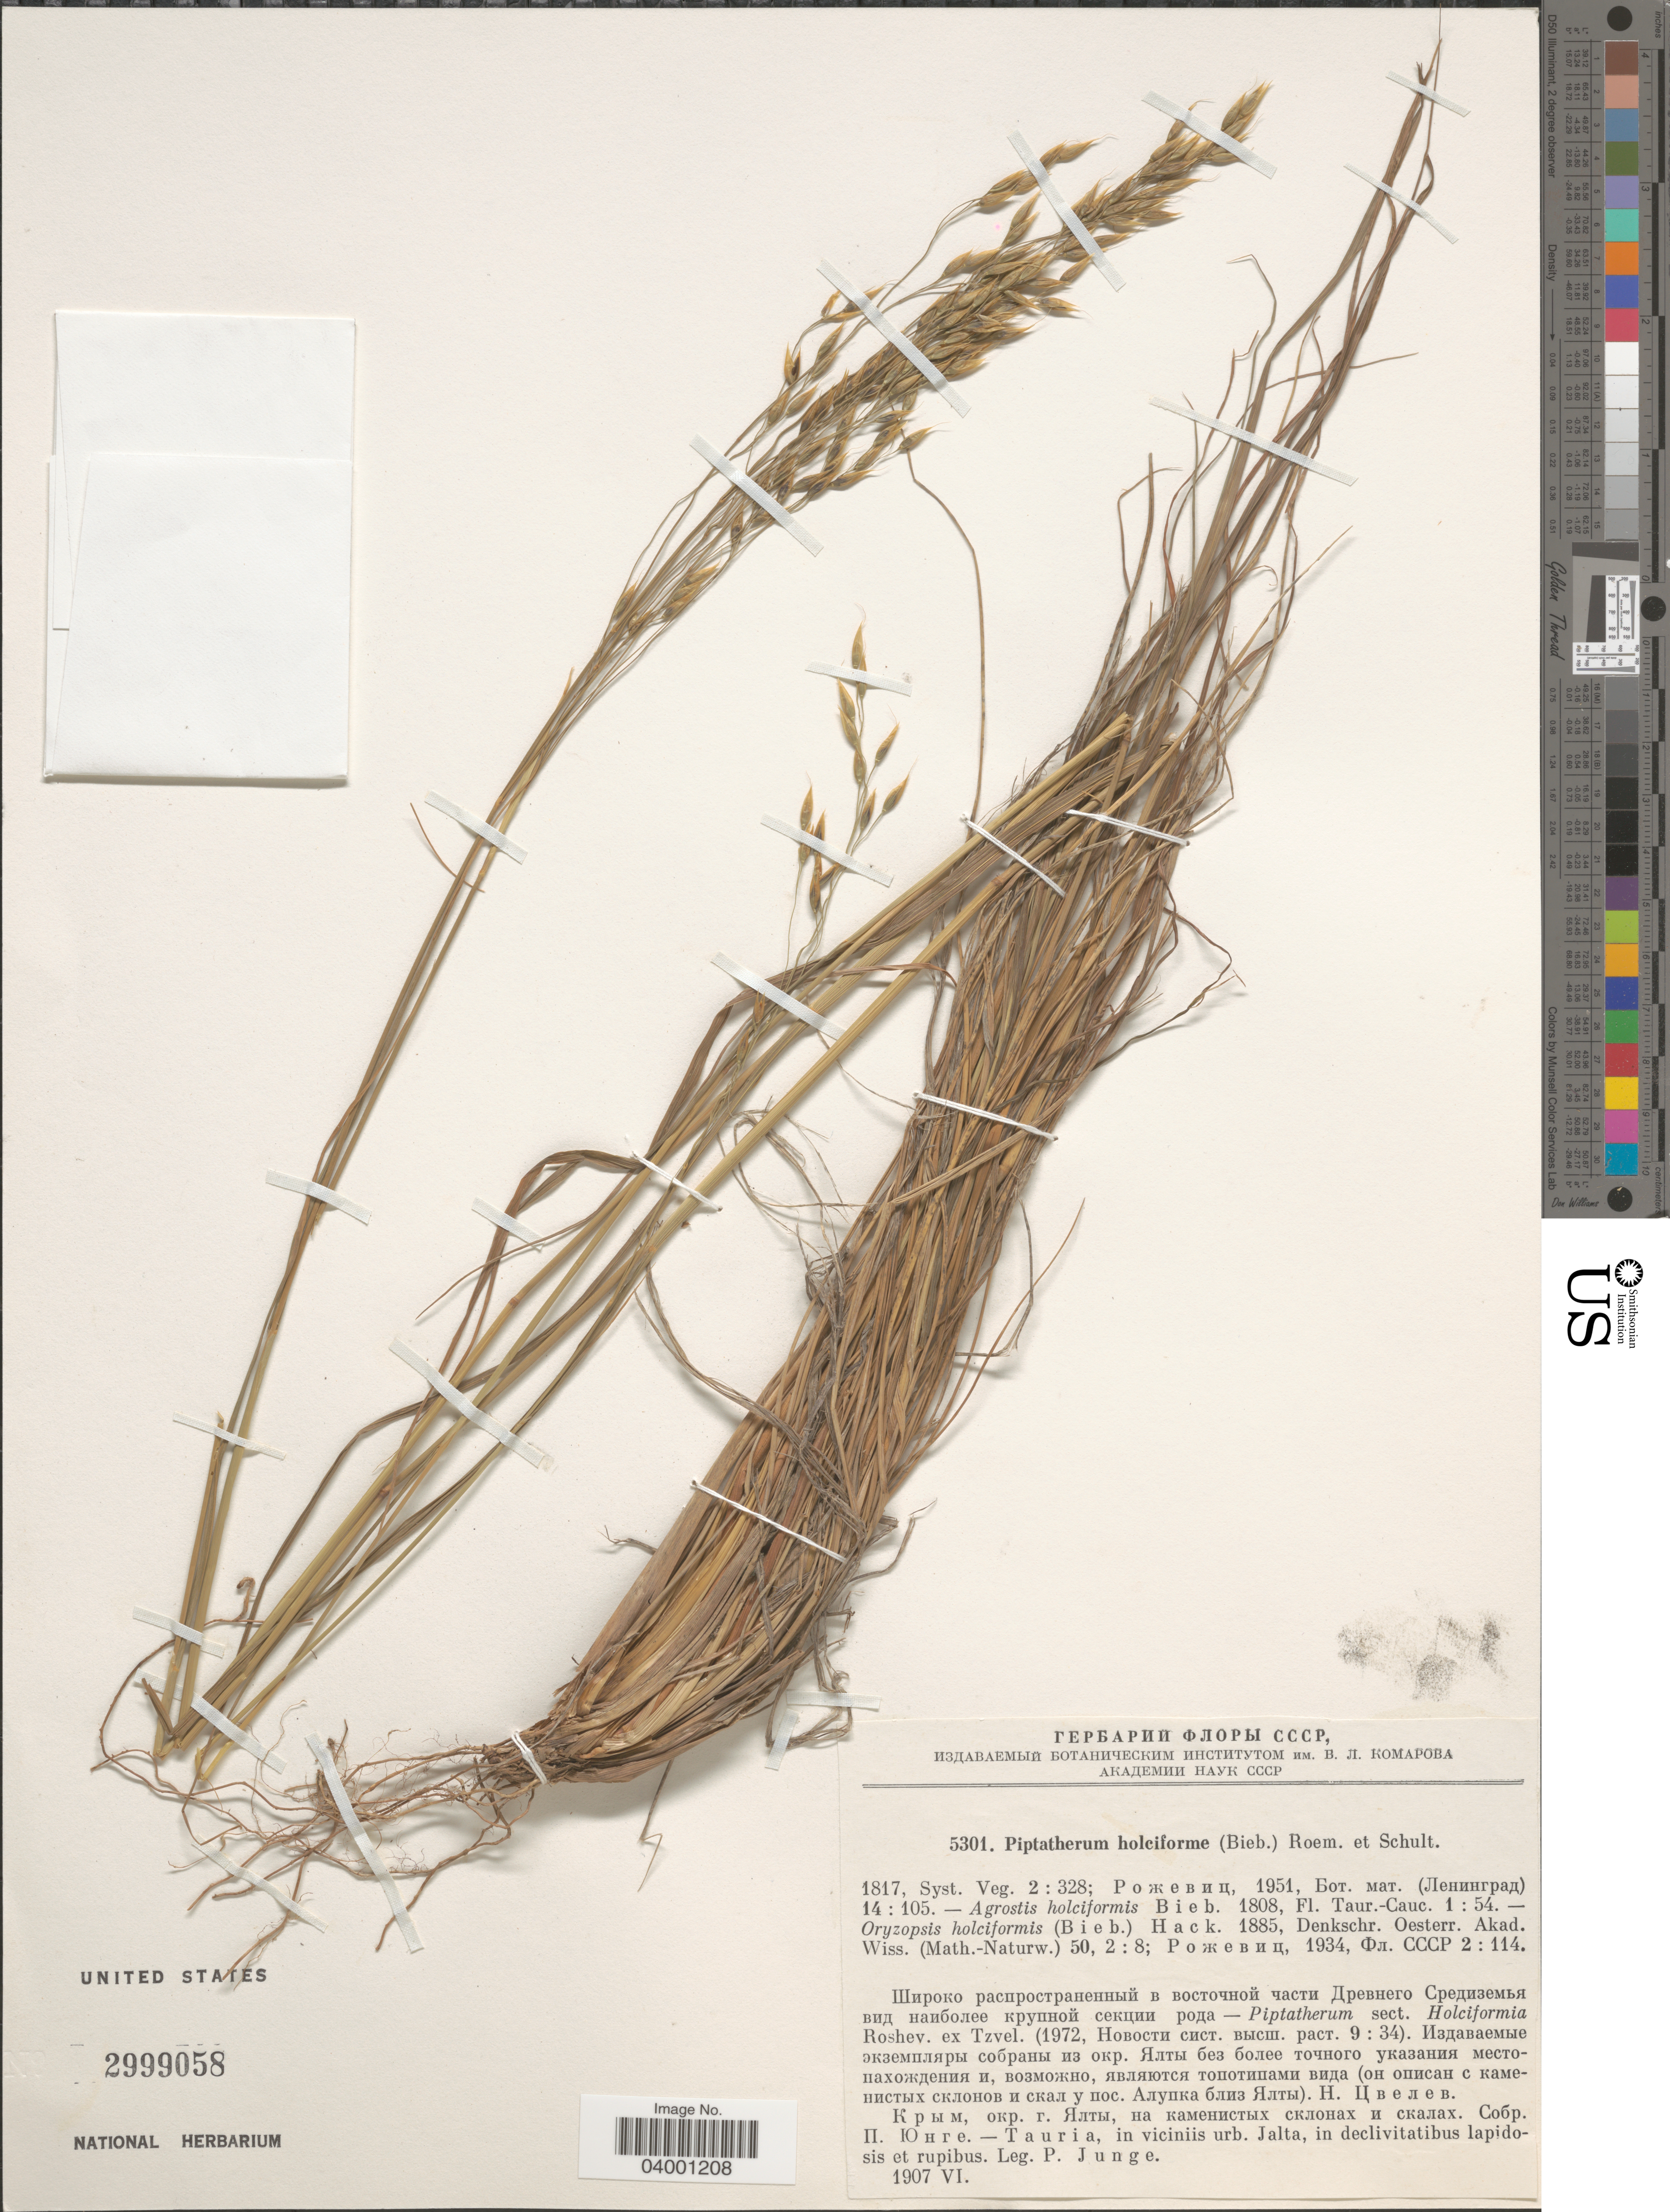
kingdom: Plantae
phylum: Tracheophyta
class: Liliopsida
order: Poales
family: Poaceae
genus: Piptatherum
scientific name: Piptatherum holciforme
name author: (M. Bieb.) Roem. & Schult.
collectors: P. Junge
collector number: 5301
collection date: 1907-06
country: Ukraine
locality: Tauria, in viciniis urb. Jalta, in declivitatibus lapidosis et rupibus.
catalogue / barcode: US 2999058